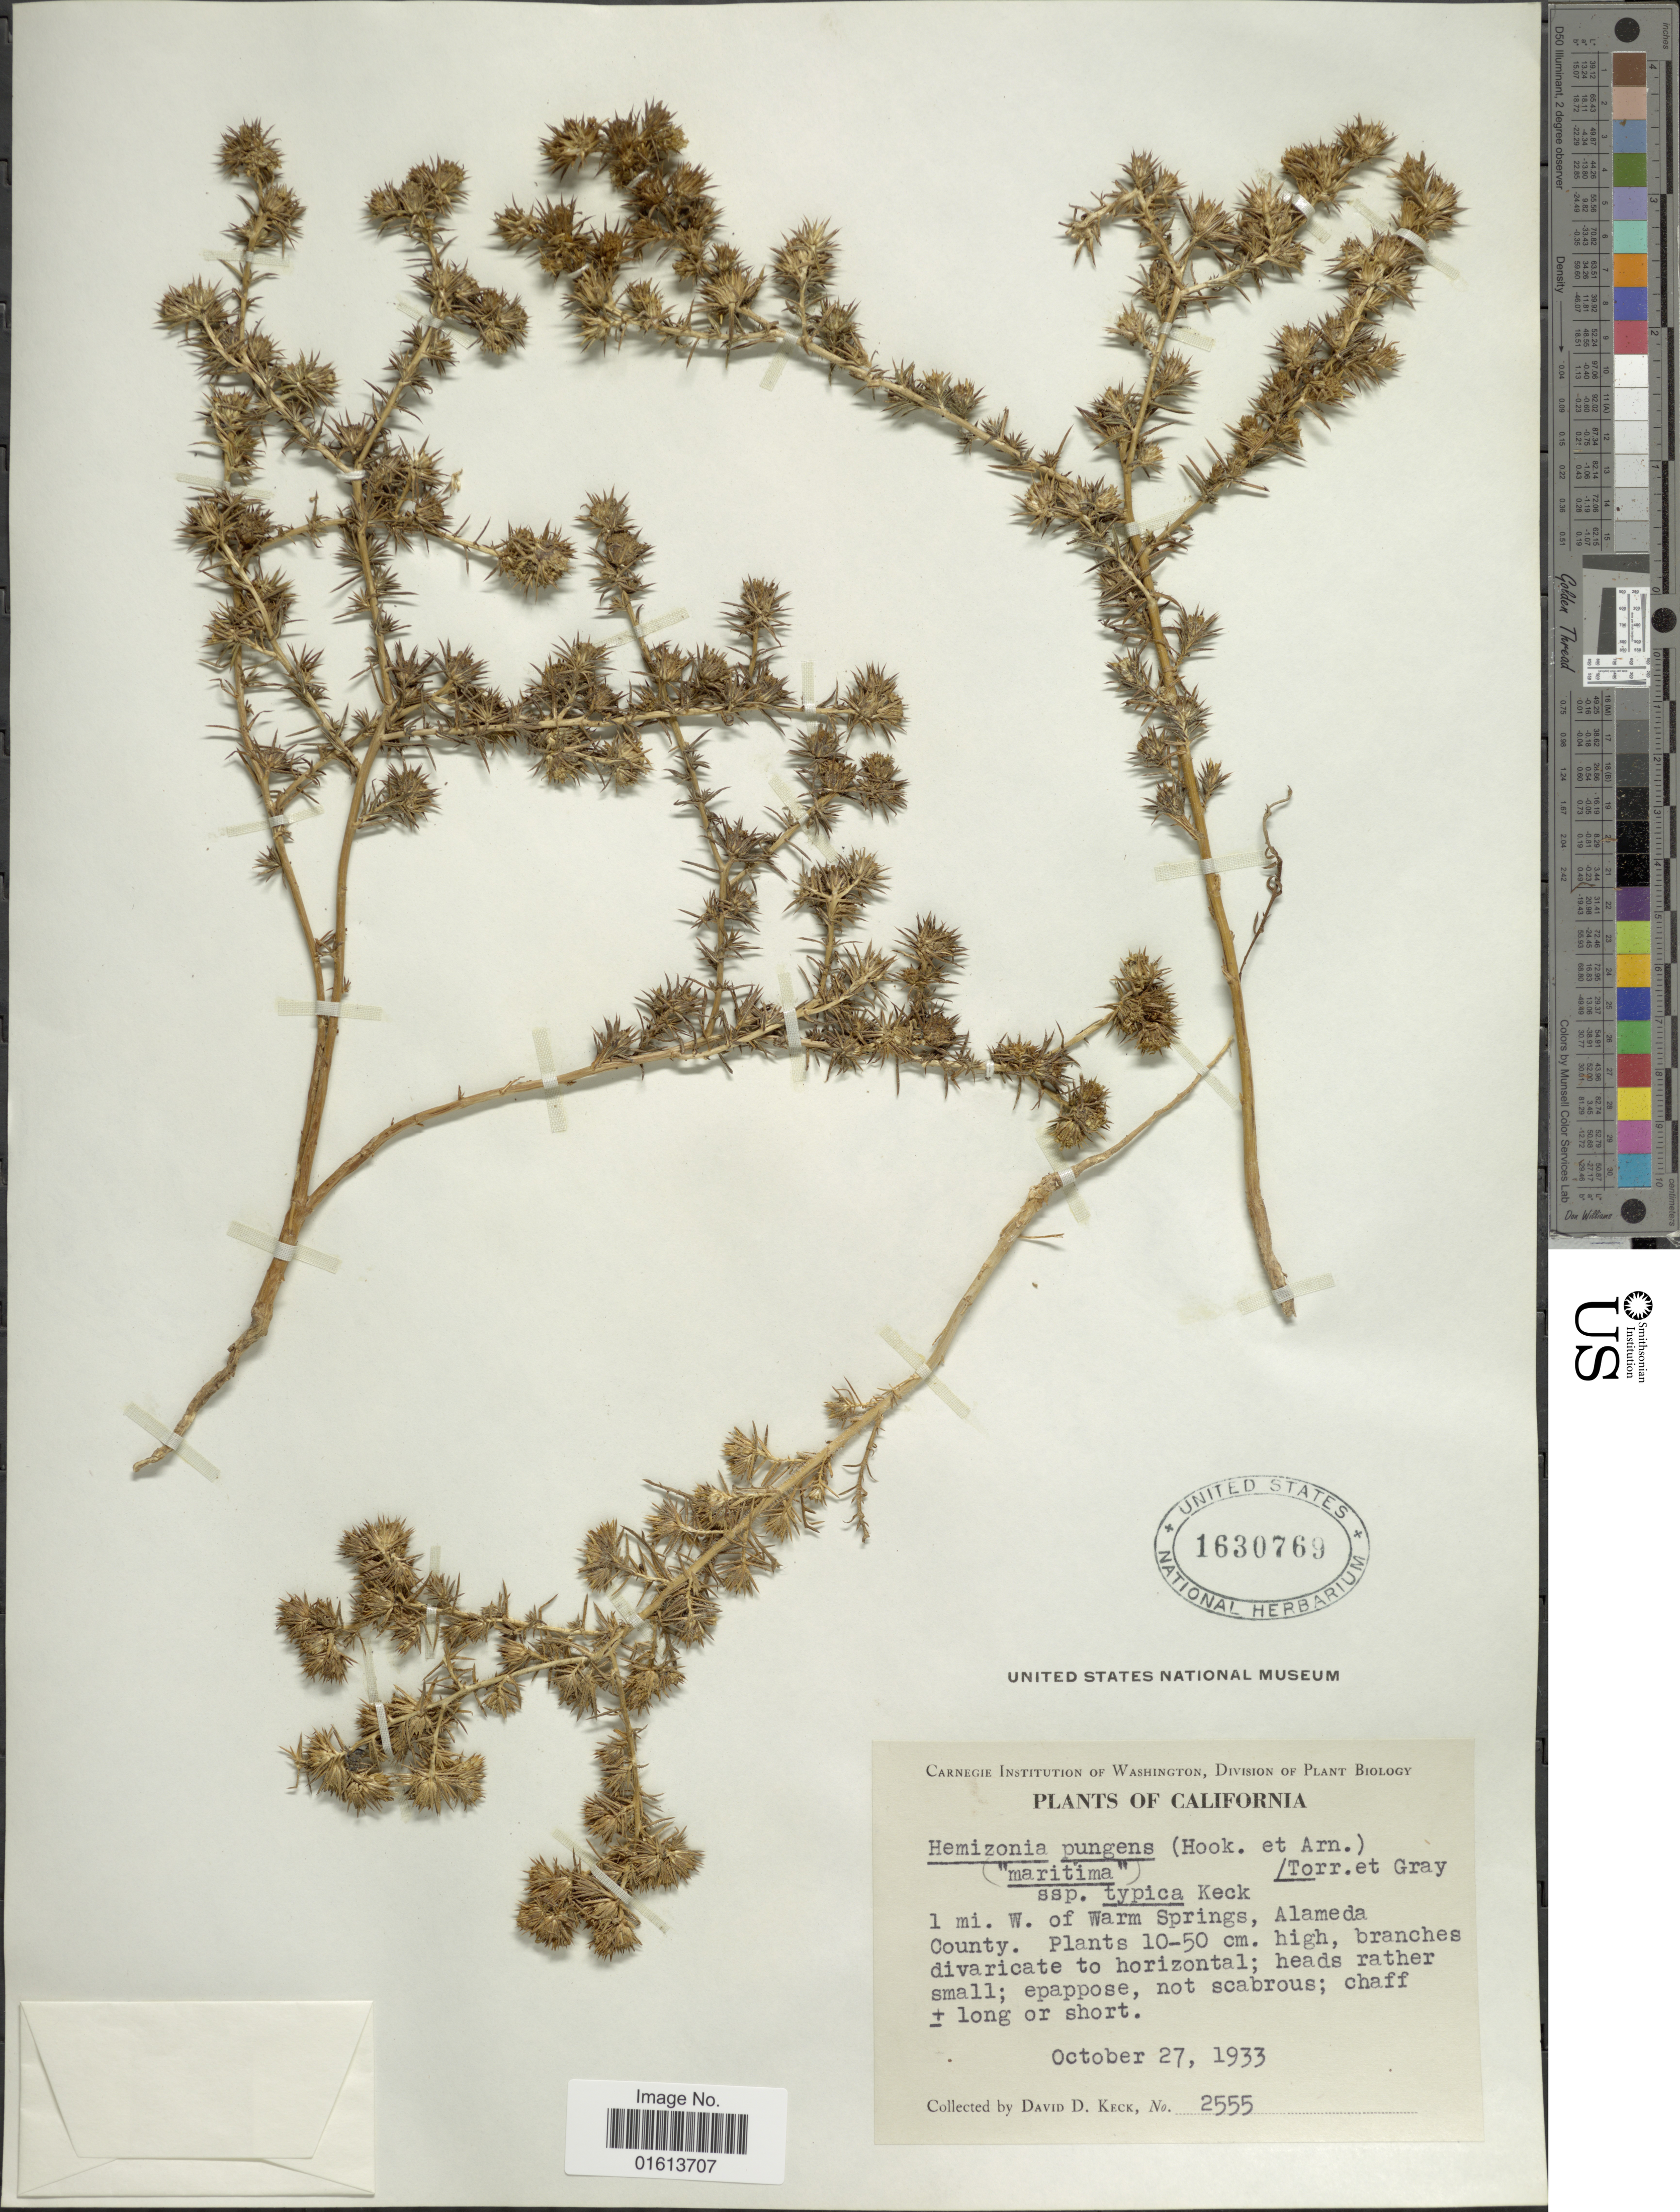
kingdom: Plantae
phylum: Tracheophyta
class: Magnoliopsida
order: Asterales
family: Asteraceae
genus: Centromadia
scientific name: Centromadia pungens subsp. pungens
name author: Hook. & Arn.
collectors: D. D. Keck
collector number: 2555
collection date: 1933-10-27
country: United States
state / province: California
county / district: Alameda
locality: California. 1 mi. W, of Warm Springs, Alameda County.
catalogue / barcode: US 1630769